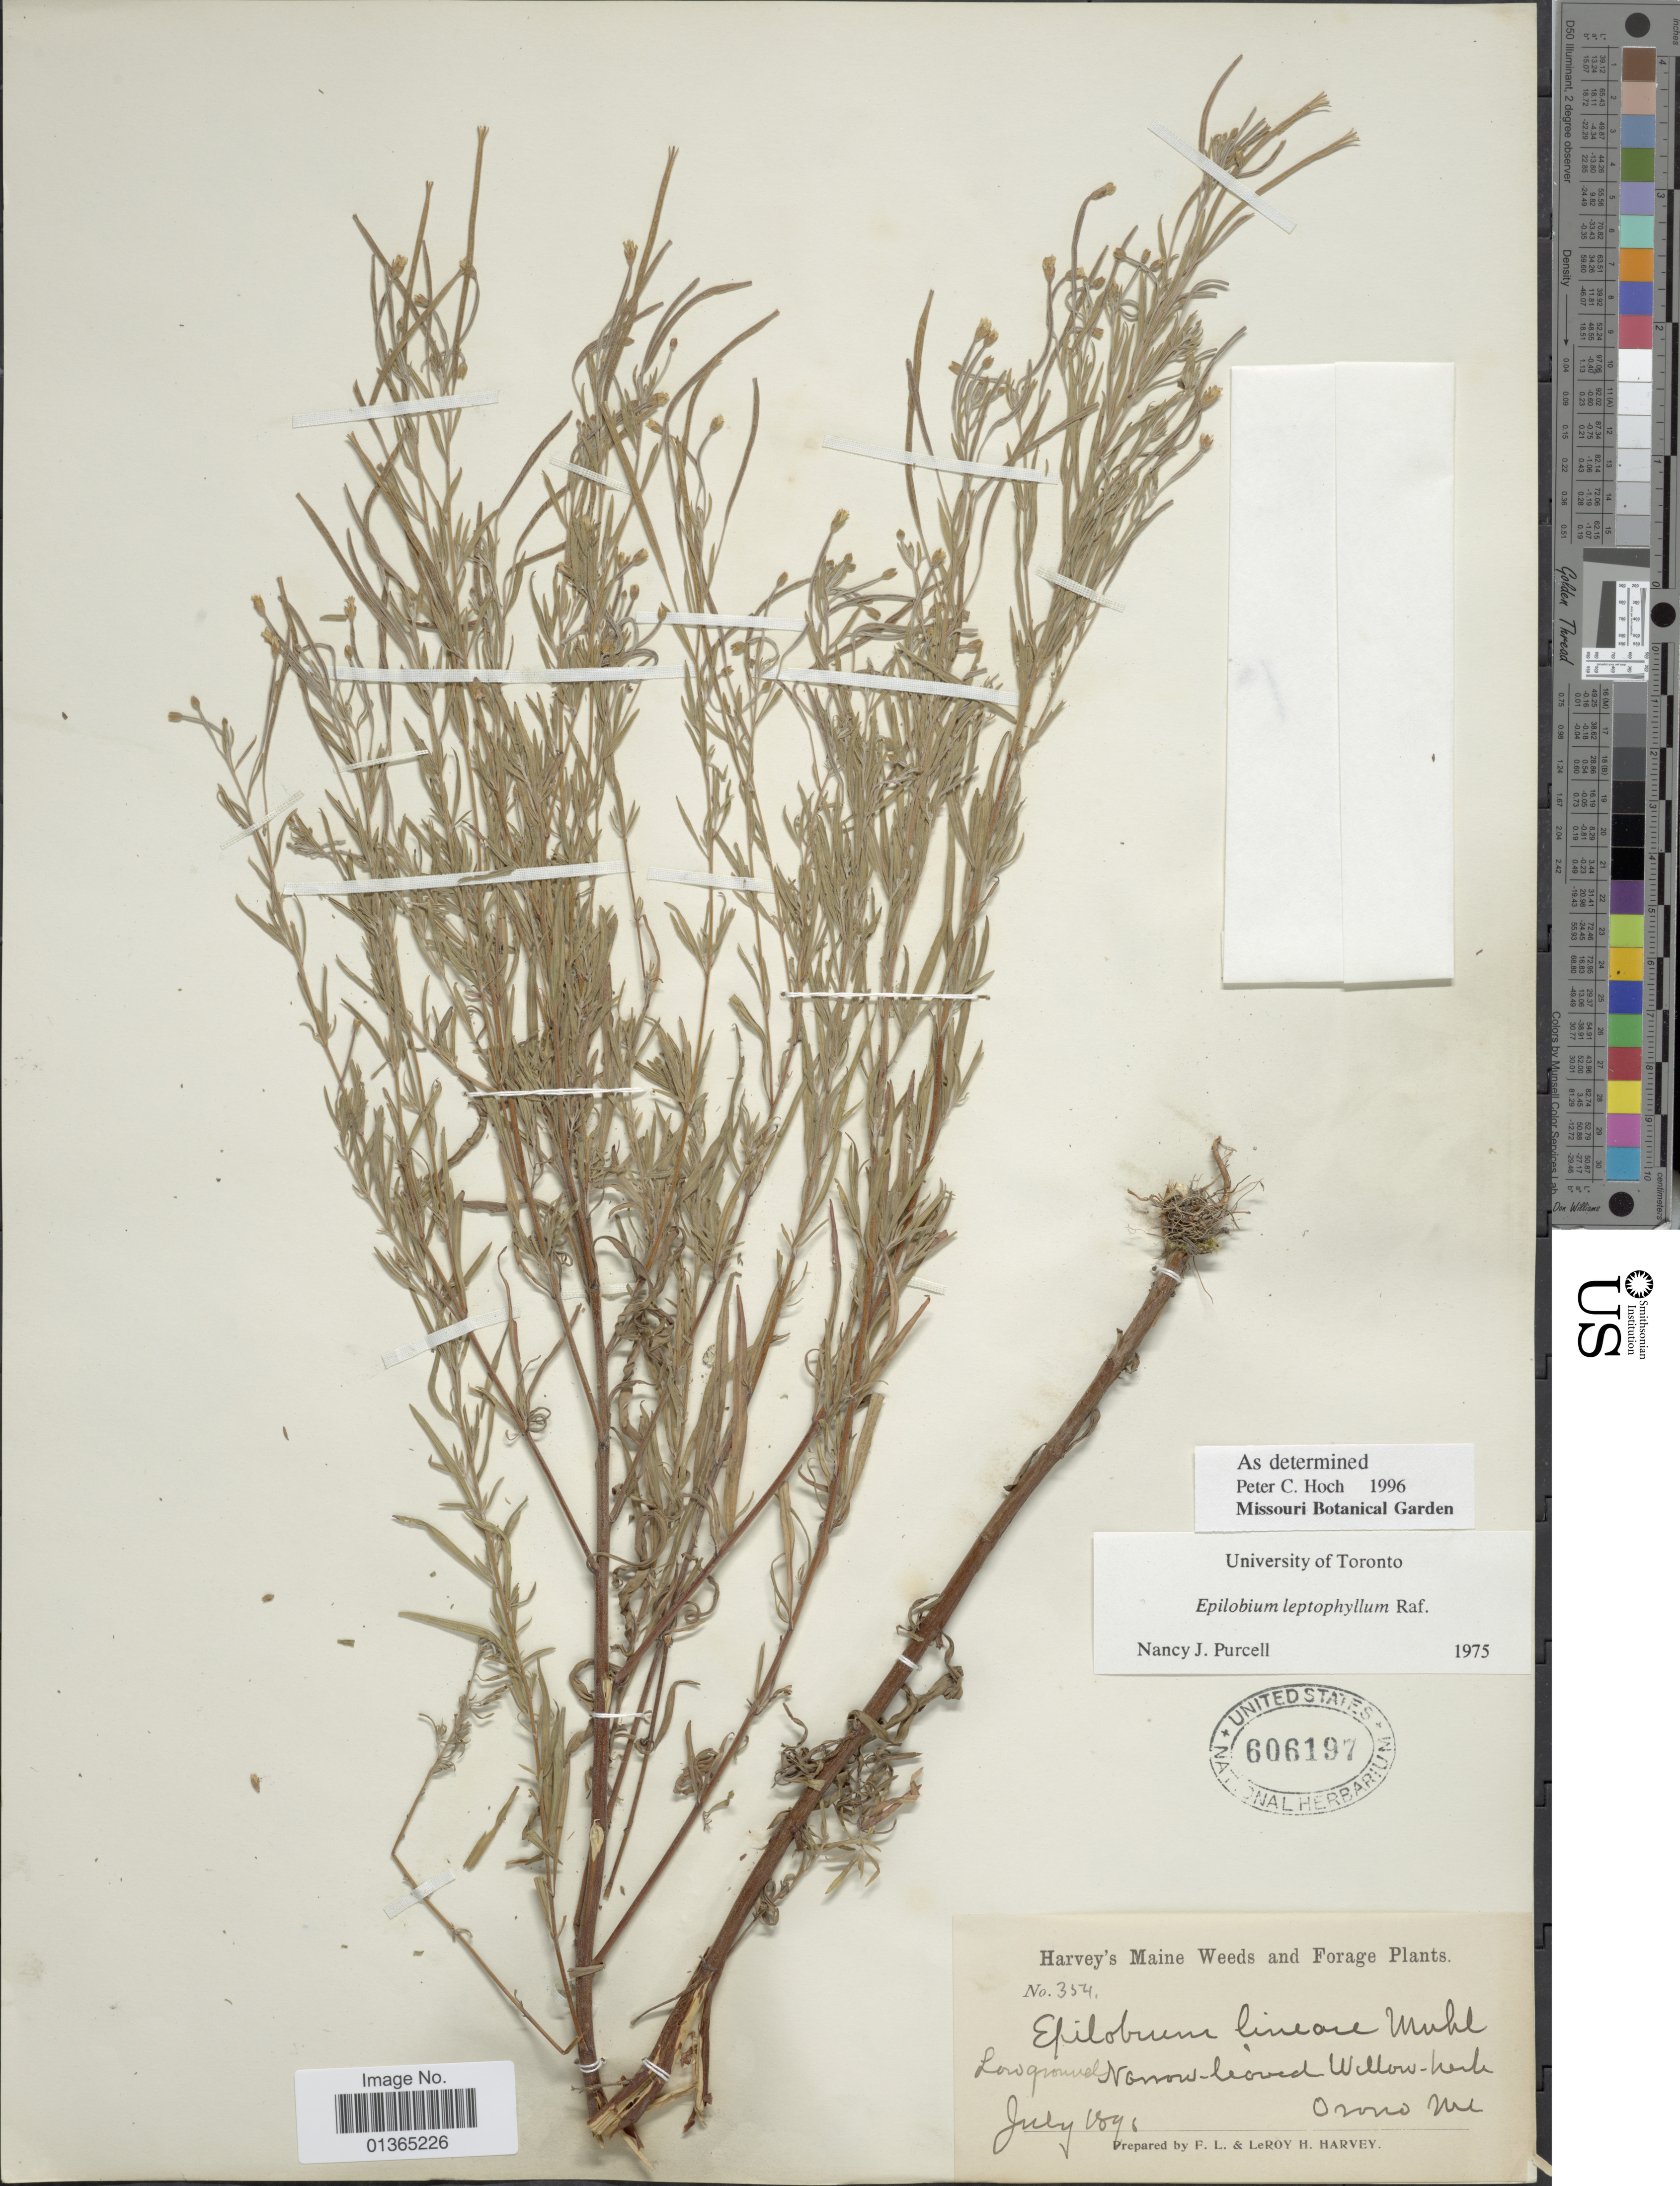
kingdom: Plantae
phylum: Tracheophyta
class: Magnoliopsida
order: Myrtales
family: Onagraceae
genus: Epilobium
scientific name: Epilobium leptophyllum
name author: Raf.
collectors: F. L. Harvey & L. H. Harvey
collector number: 354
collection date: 1890-07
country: United States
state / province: Maine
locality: Forage plants. Orono.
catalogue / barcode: US 606197